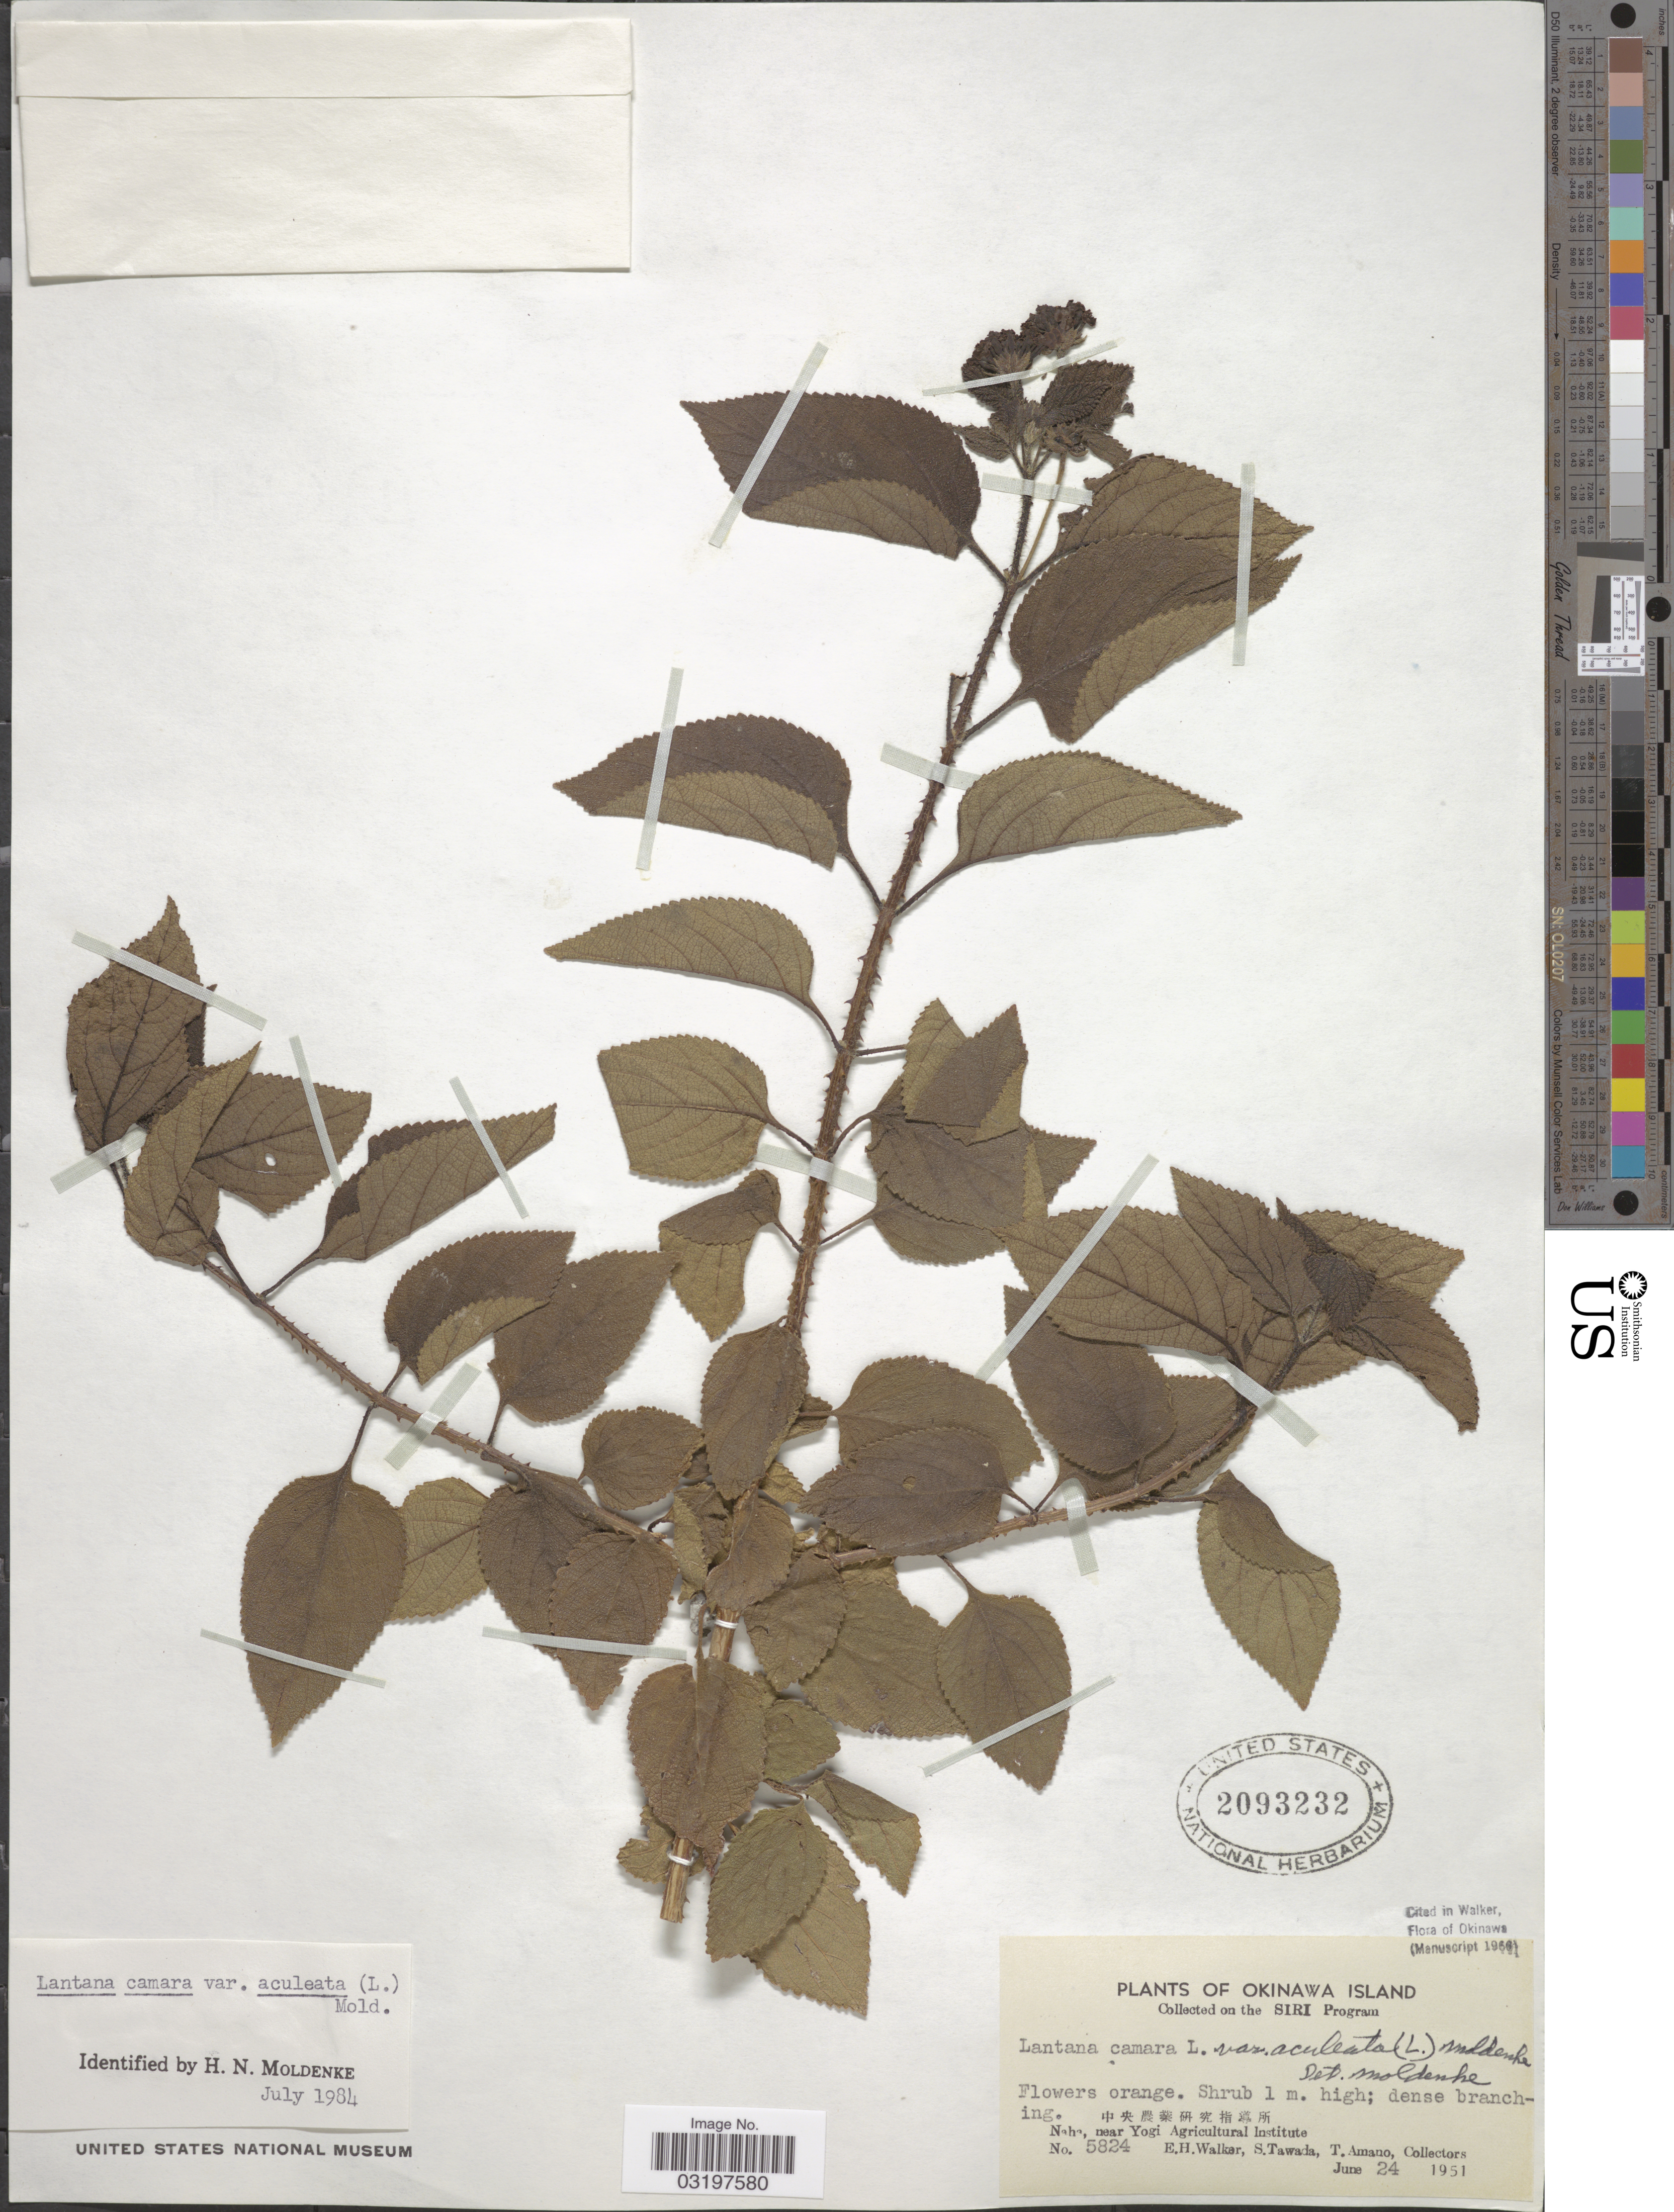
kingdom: Plantae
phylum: Tracheophyta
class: Magnoliopsida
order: Lamiales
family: Verbenaceae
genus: Lantana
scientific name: Lantana camara var. aculeata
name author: (L.) Moldenke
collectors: E. H. Walker, S. Tawada & T. Amano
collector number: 5824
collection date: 1951-06-24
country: Japan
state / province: Okinawa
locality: X. Naha, near Yogi Agricultural Institute.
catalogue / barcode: US 2093232